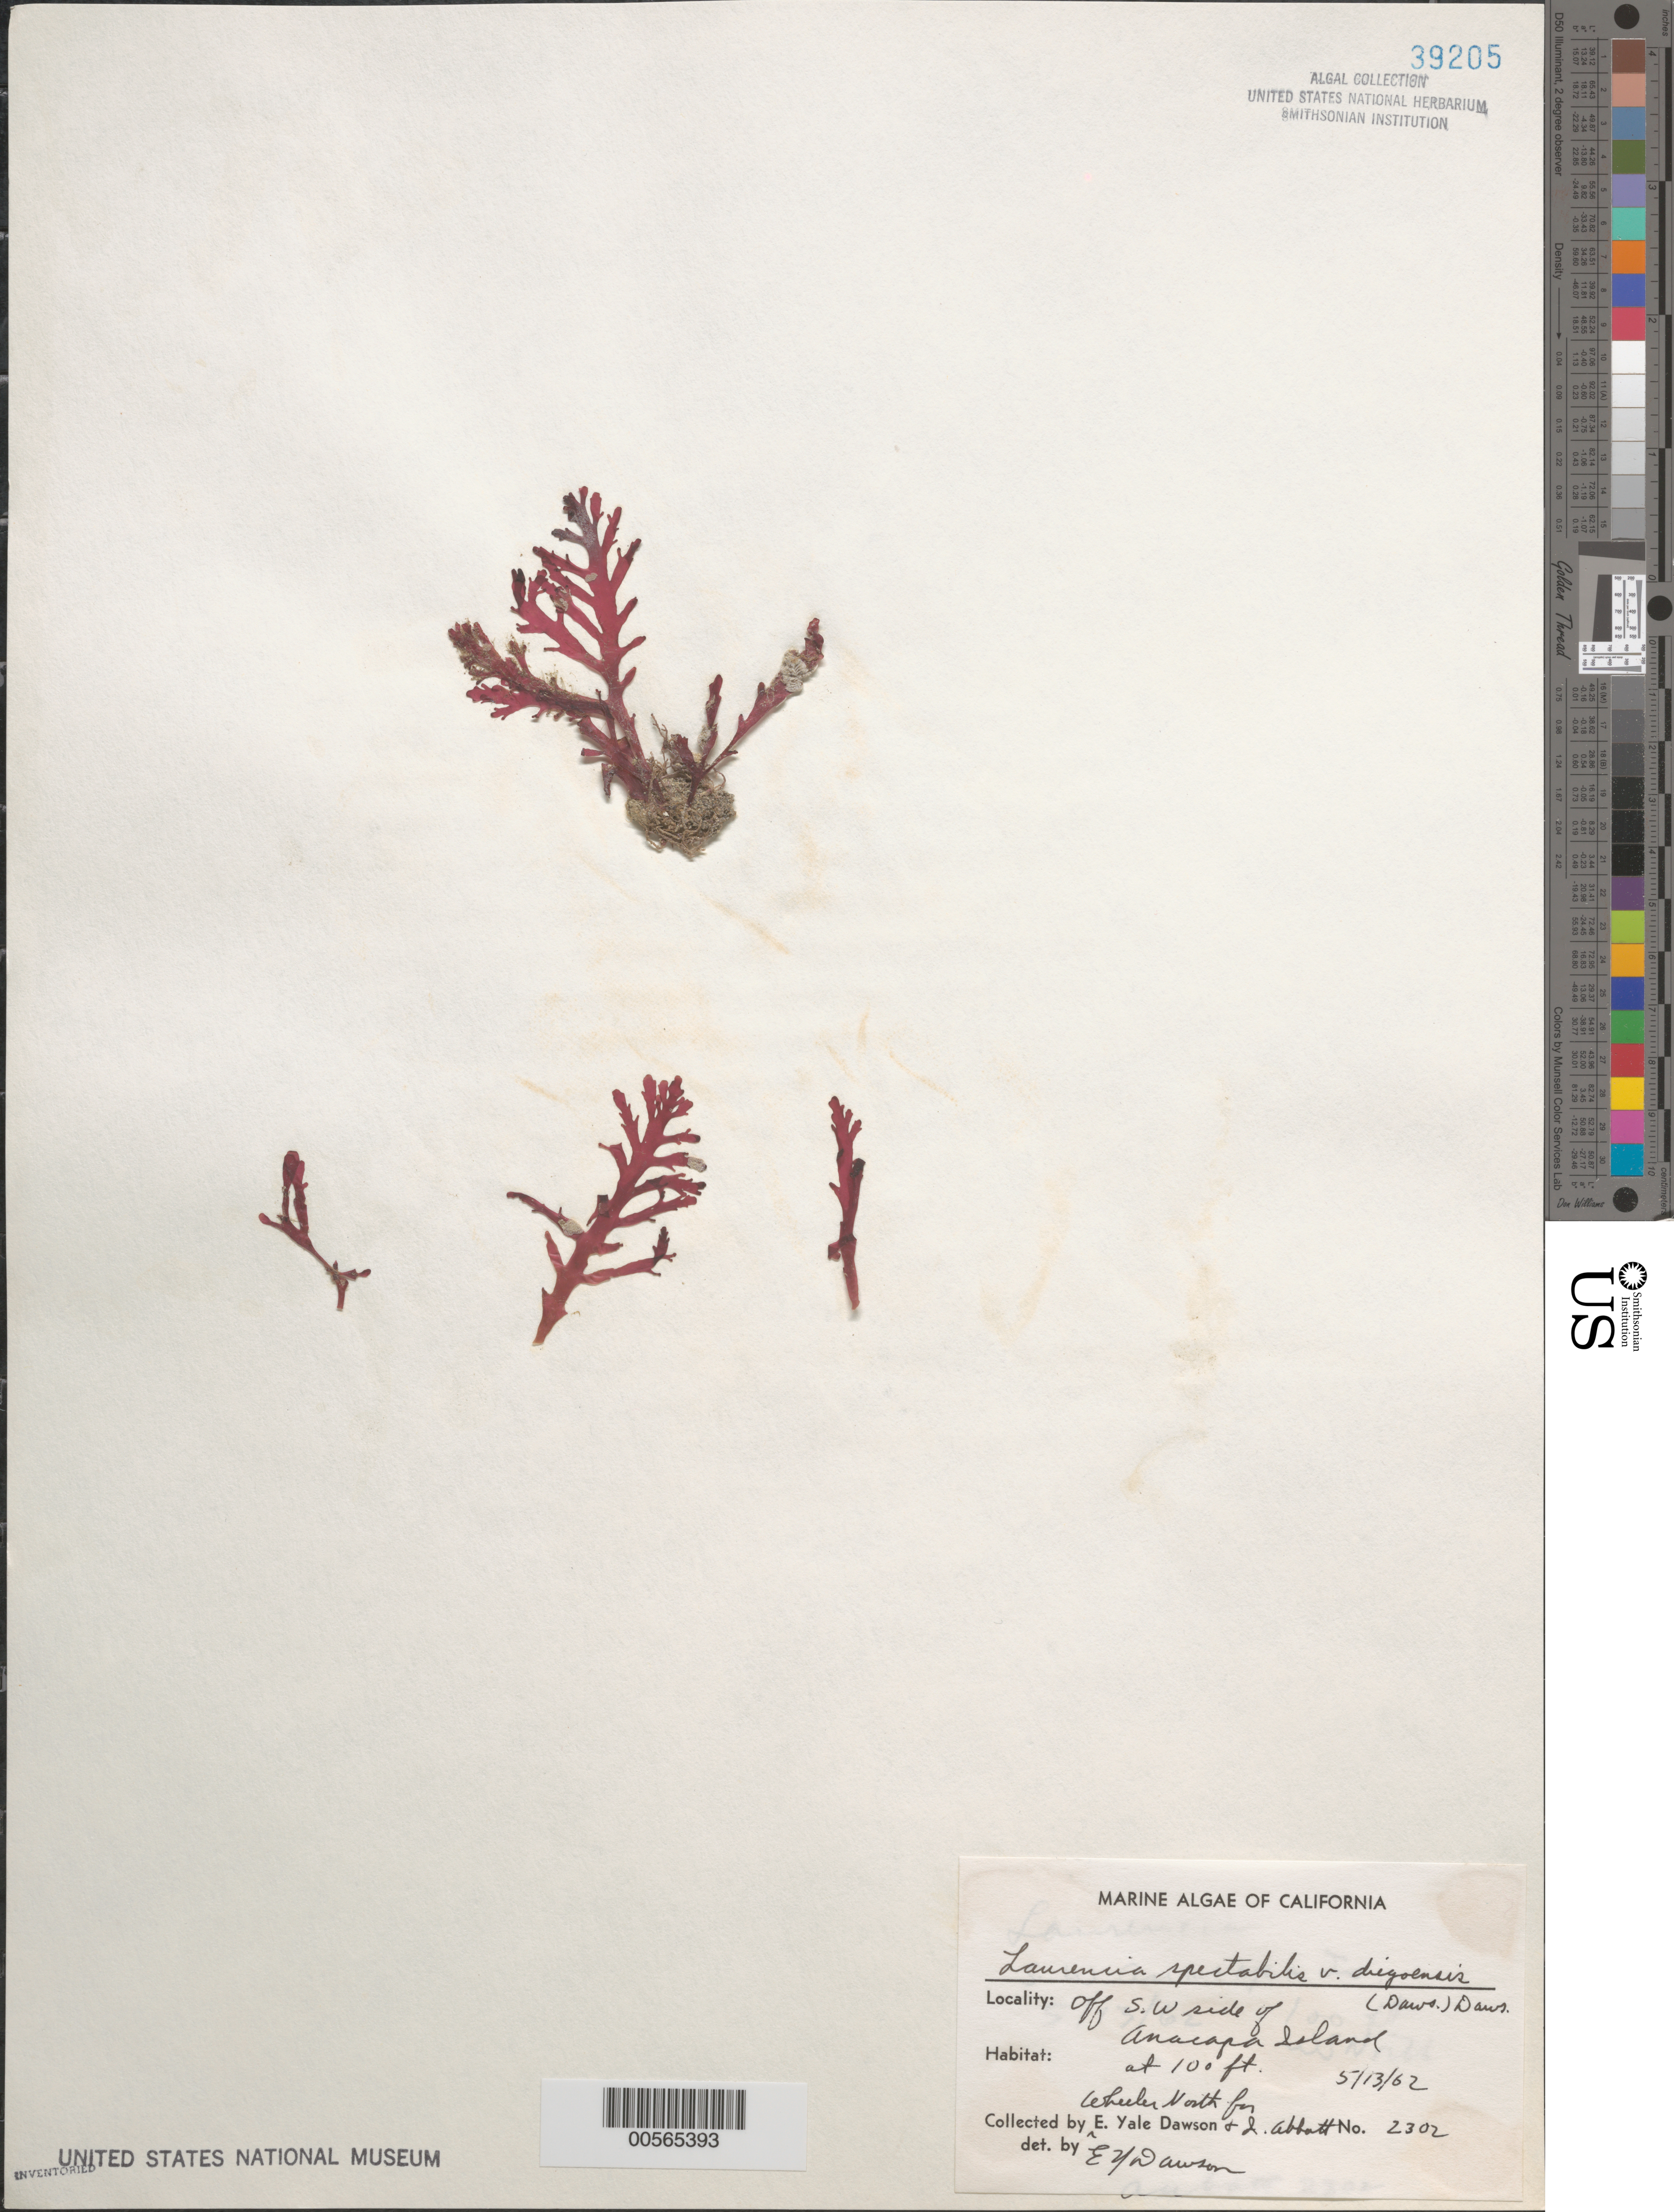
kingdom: Plantae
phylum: Rhodophyta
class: Florideophyceae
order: Ceramiales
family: Rhodomelaceae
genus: Osmundea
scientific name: Osmundea spectabilis var. diegoensis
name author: (E.Y. Dawson) K.W. Nam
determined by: Algae name updating Project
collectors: W. North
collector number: IAA 2302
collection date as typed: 13 May 1962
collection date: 1962-05-13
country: United States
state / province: California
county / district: Ventura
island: Anacapa Island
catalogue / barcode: US 39205